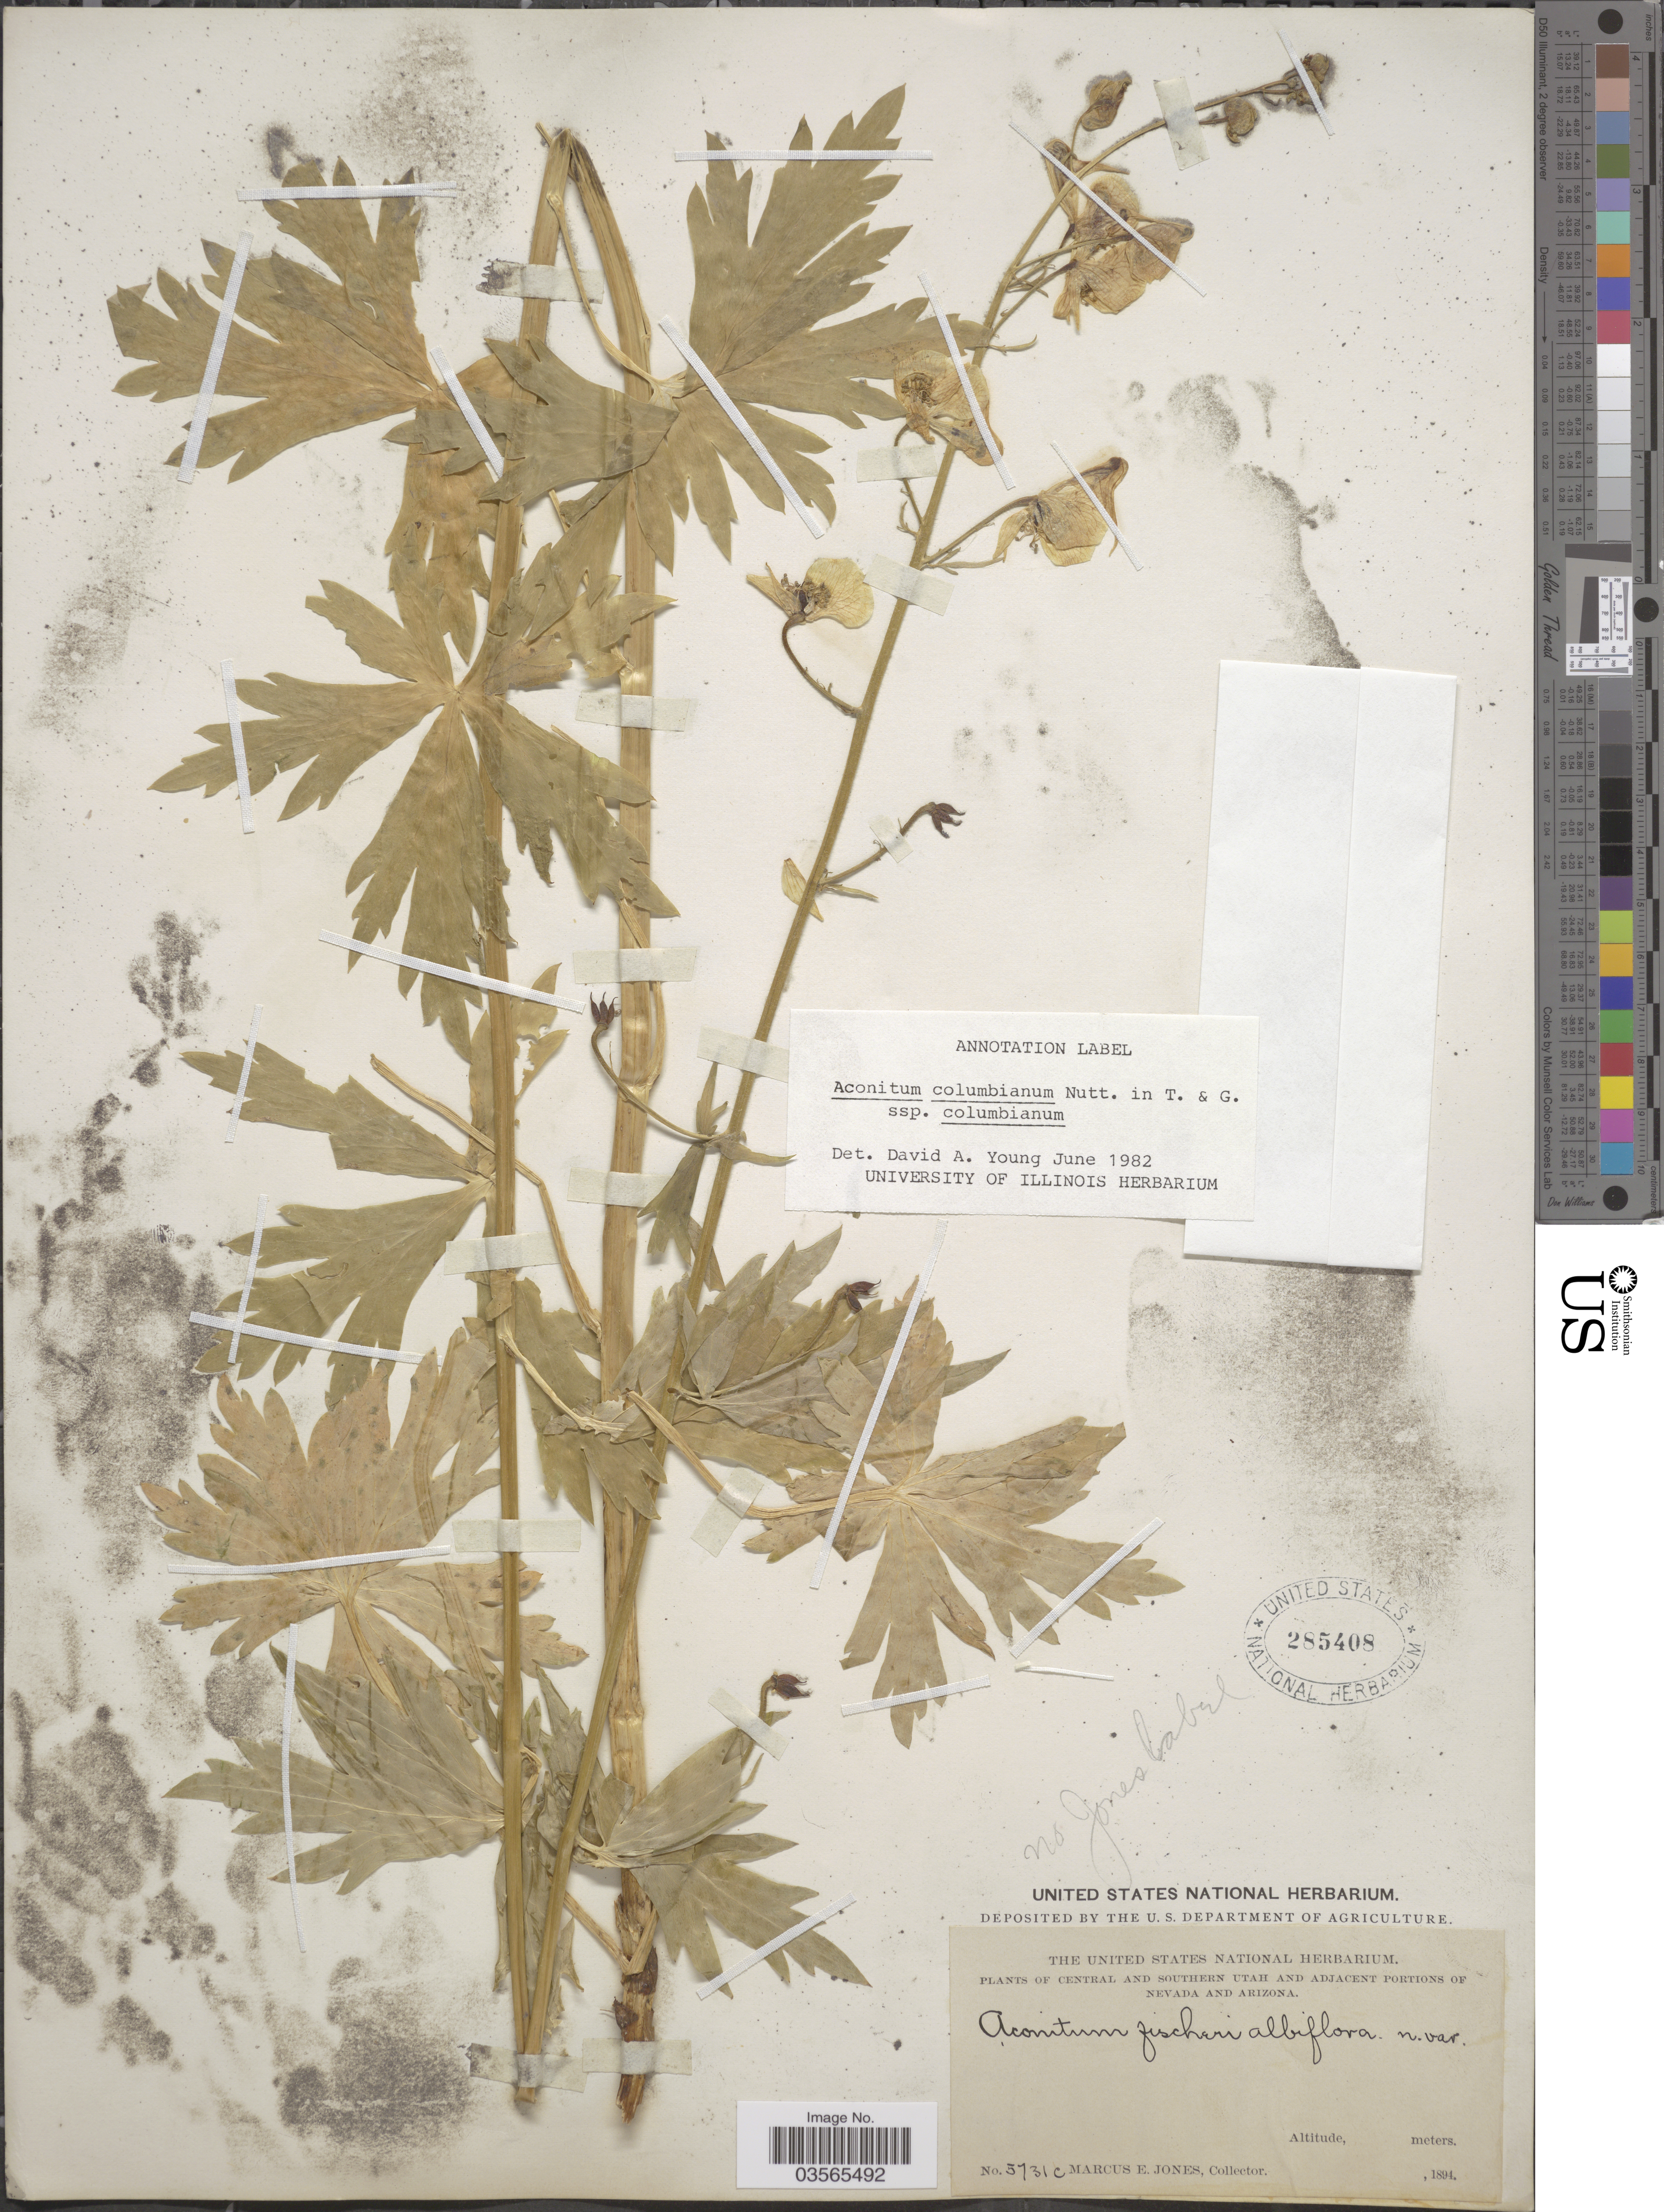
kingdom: Plantae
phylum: Tracheophyta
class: Magnoliopsida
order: Ranunculales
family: Ranunculaceae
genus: Aconitum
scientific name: Aconitum columbianum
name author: Nutt.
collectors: M. E. Jones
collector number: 5731c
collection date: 1894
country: United States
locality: Central and Southern Utah and adjacent portions of Nevada and Arizona.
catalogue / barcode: US 285408